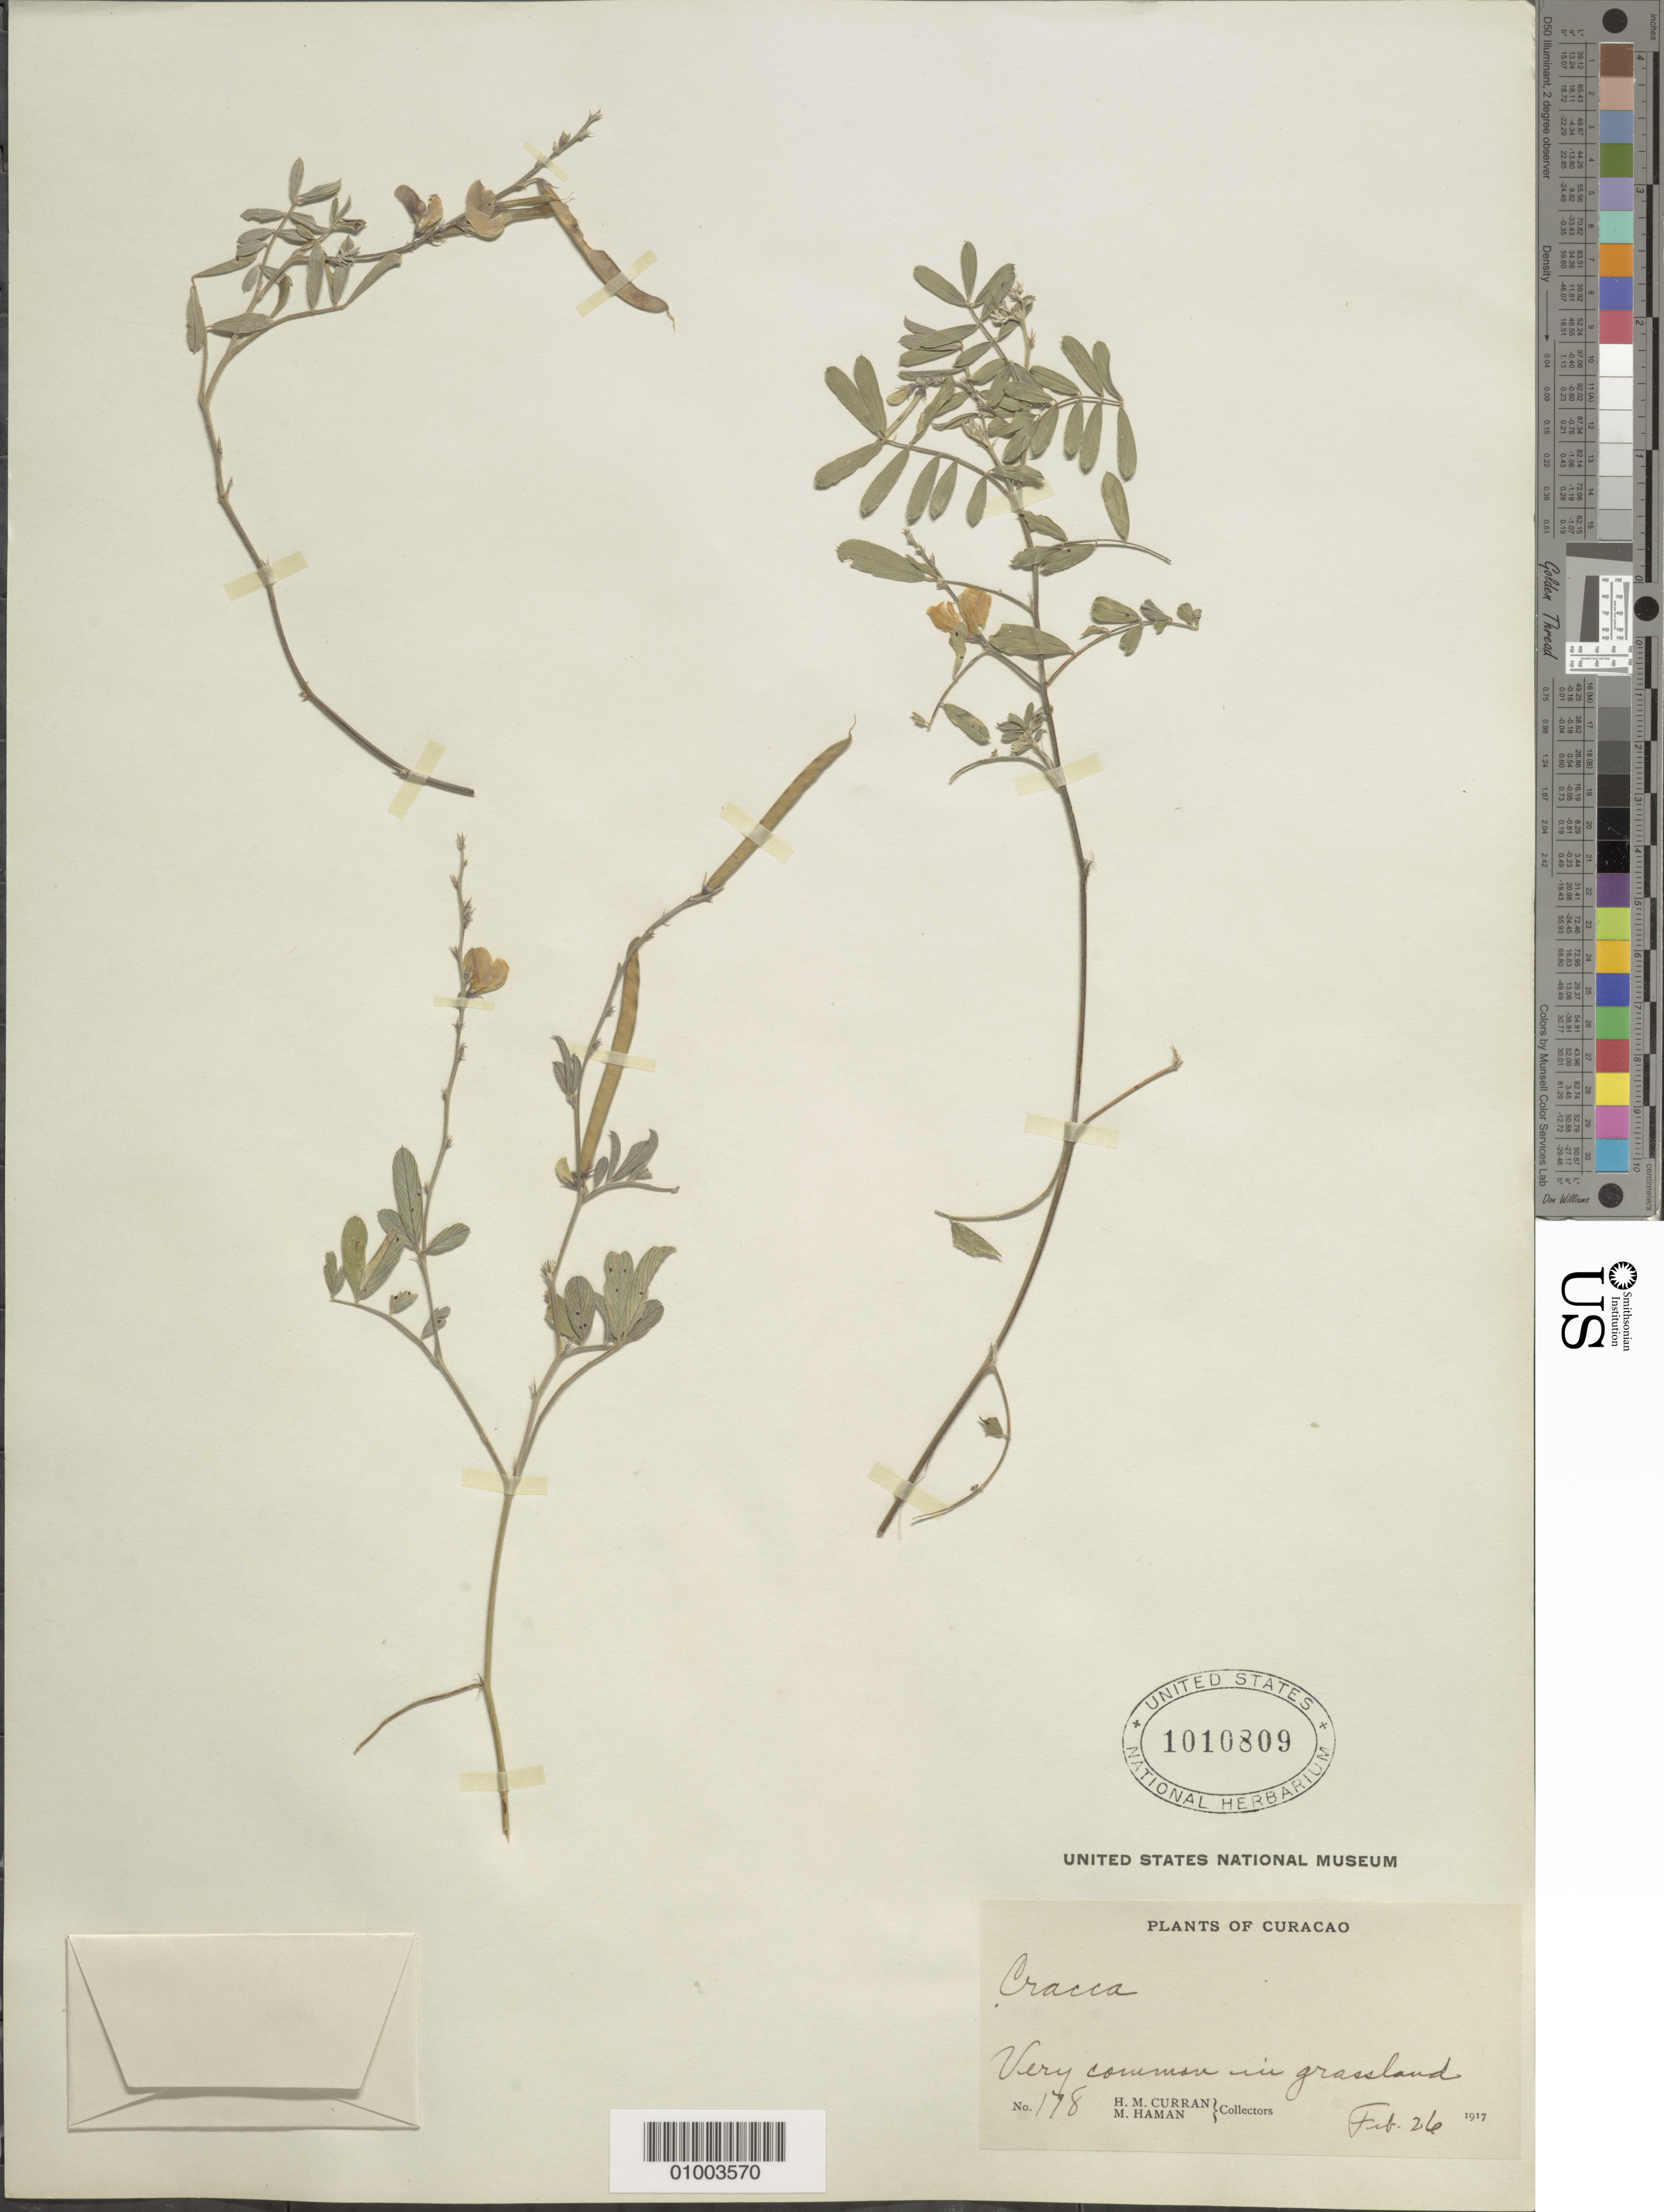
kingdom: Plantae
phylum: Tracheophyta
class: Magnoliopsida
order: Fabales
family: Fabaceae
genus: Tephrosia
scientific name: Tephrosia cinerea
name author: (L.) Pers.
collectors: H. M. Curran & M. Haman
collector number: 178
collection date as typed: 26 Feb 1917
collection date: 1917-02-26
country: Curaçao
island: Curaçao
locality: Very common in grassland.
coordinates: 0 N, 0 E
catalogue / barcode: US 1010809